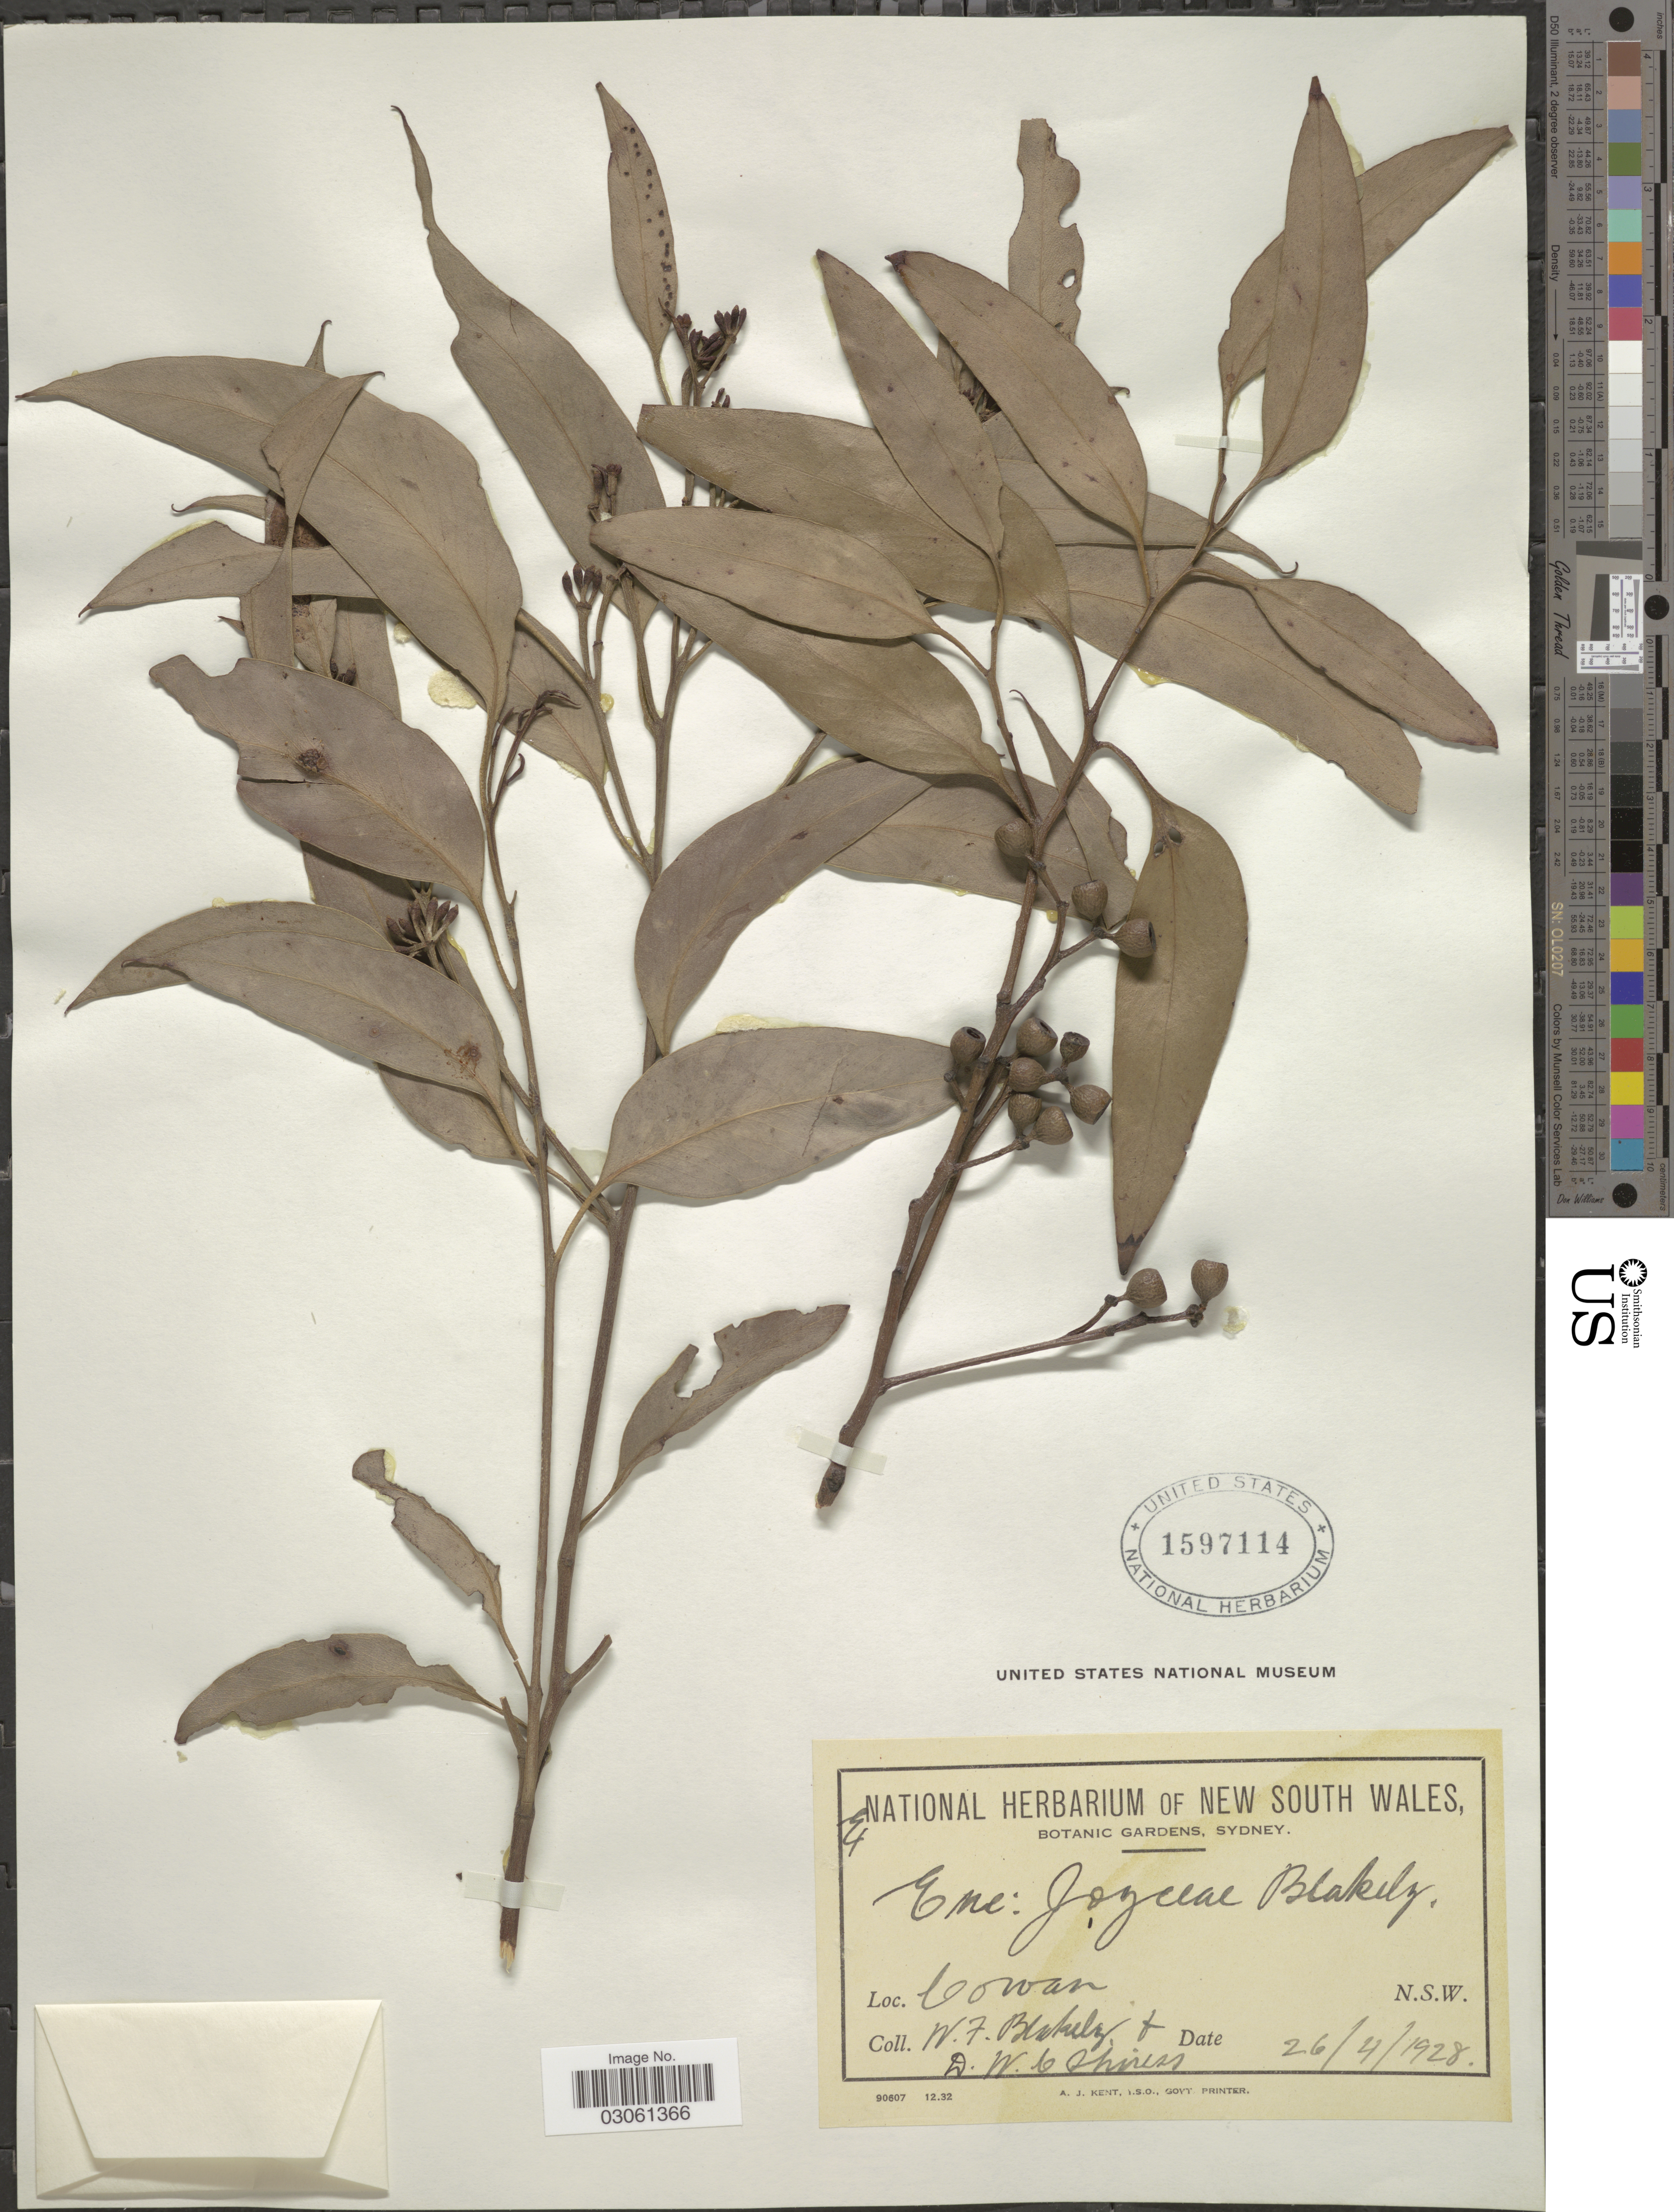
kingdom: Plantae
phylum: Tracheophyta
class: Magnoliopsida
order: Myrtales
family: Myrtaceae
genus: Eucalyptus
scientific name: Eucalyptus x joyceae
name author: Blakely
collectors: W. Blakely & D. Shiress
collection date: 1928-04-26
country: Australia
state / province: New South Wales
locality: Cowan. N.S.W.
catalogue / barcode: US 1597114